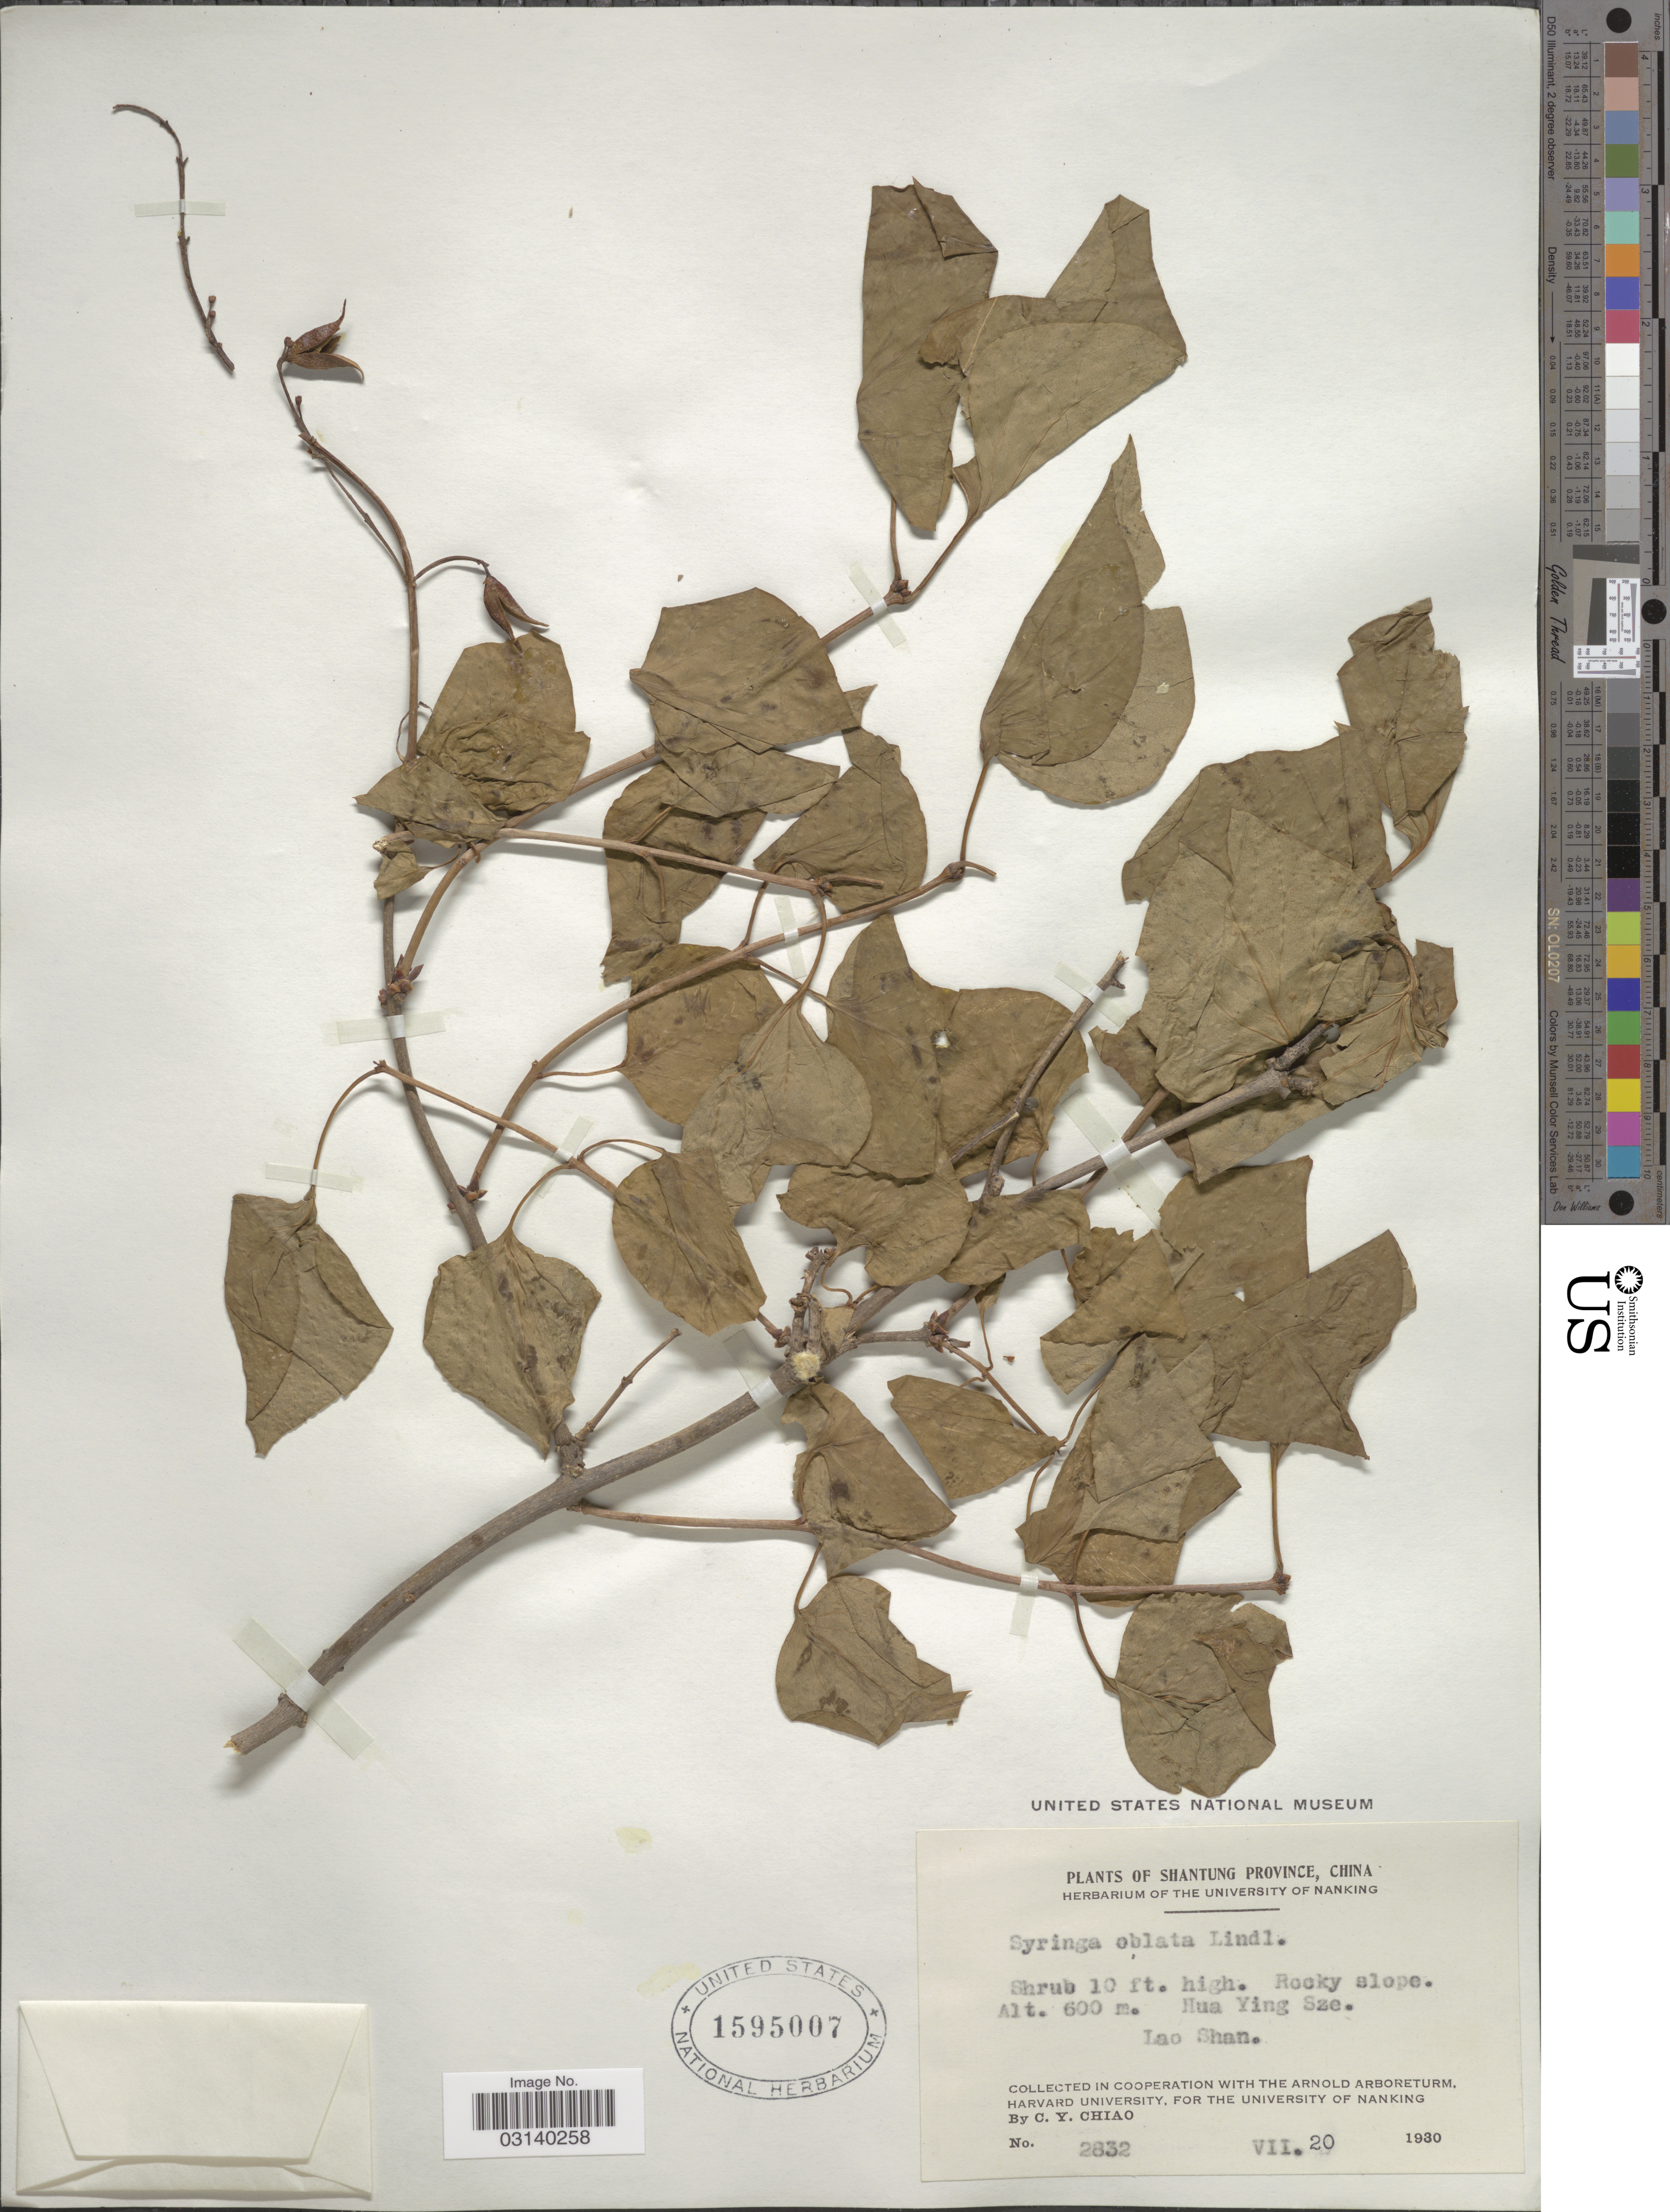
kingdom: Plantae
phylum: Tracheophyta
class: Magnoliopsida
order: Lamiales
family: Oleaceae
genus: Syringa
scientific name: Syringa oblata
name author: Lindl.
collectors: C. Y. Chiao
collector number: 2832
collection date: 1930-07-20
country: China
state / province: Shandong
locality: Shantung Province. Hua Ying Sze. Lao Shan.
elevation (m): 600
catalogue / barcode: US 1595007